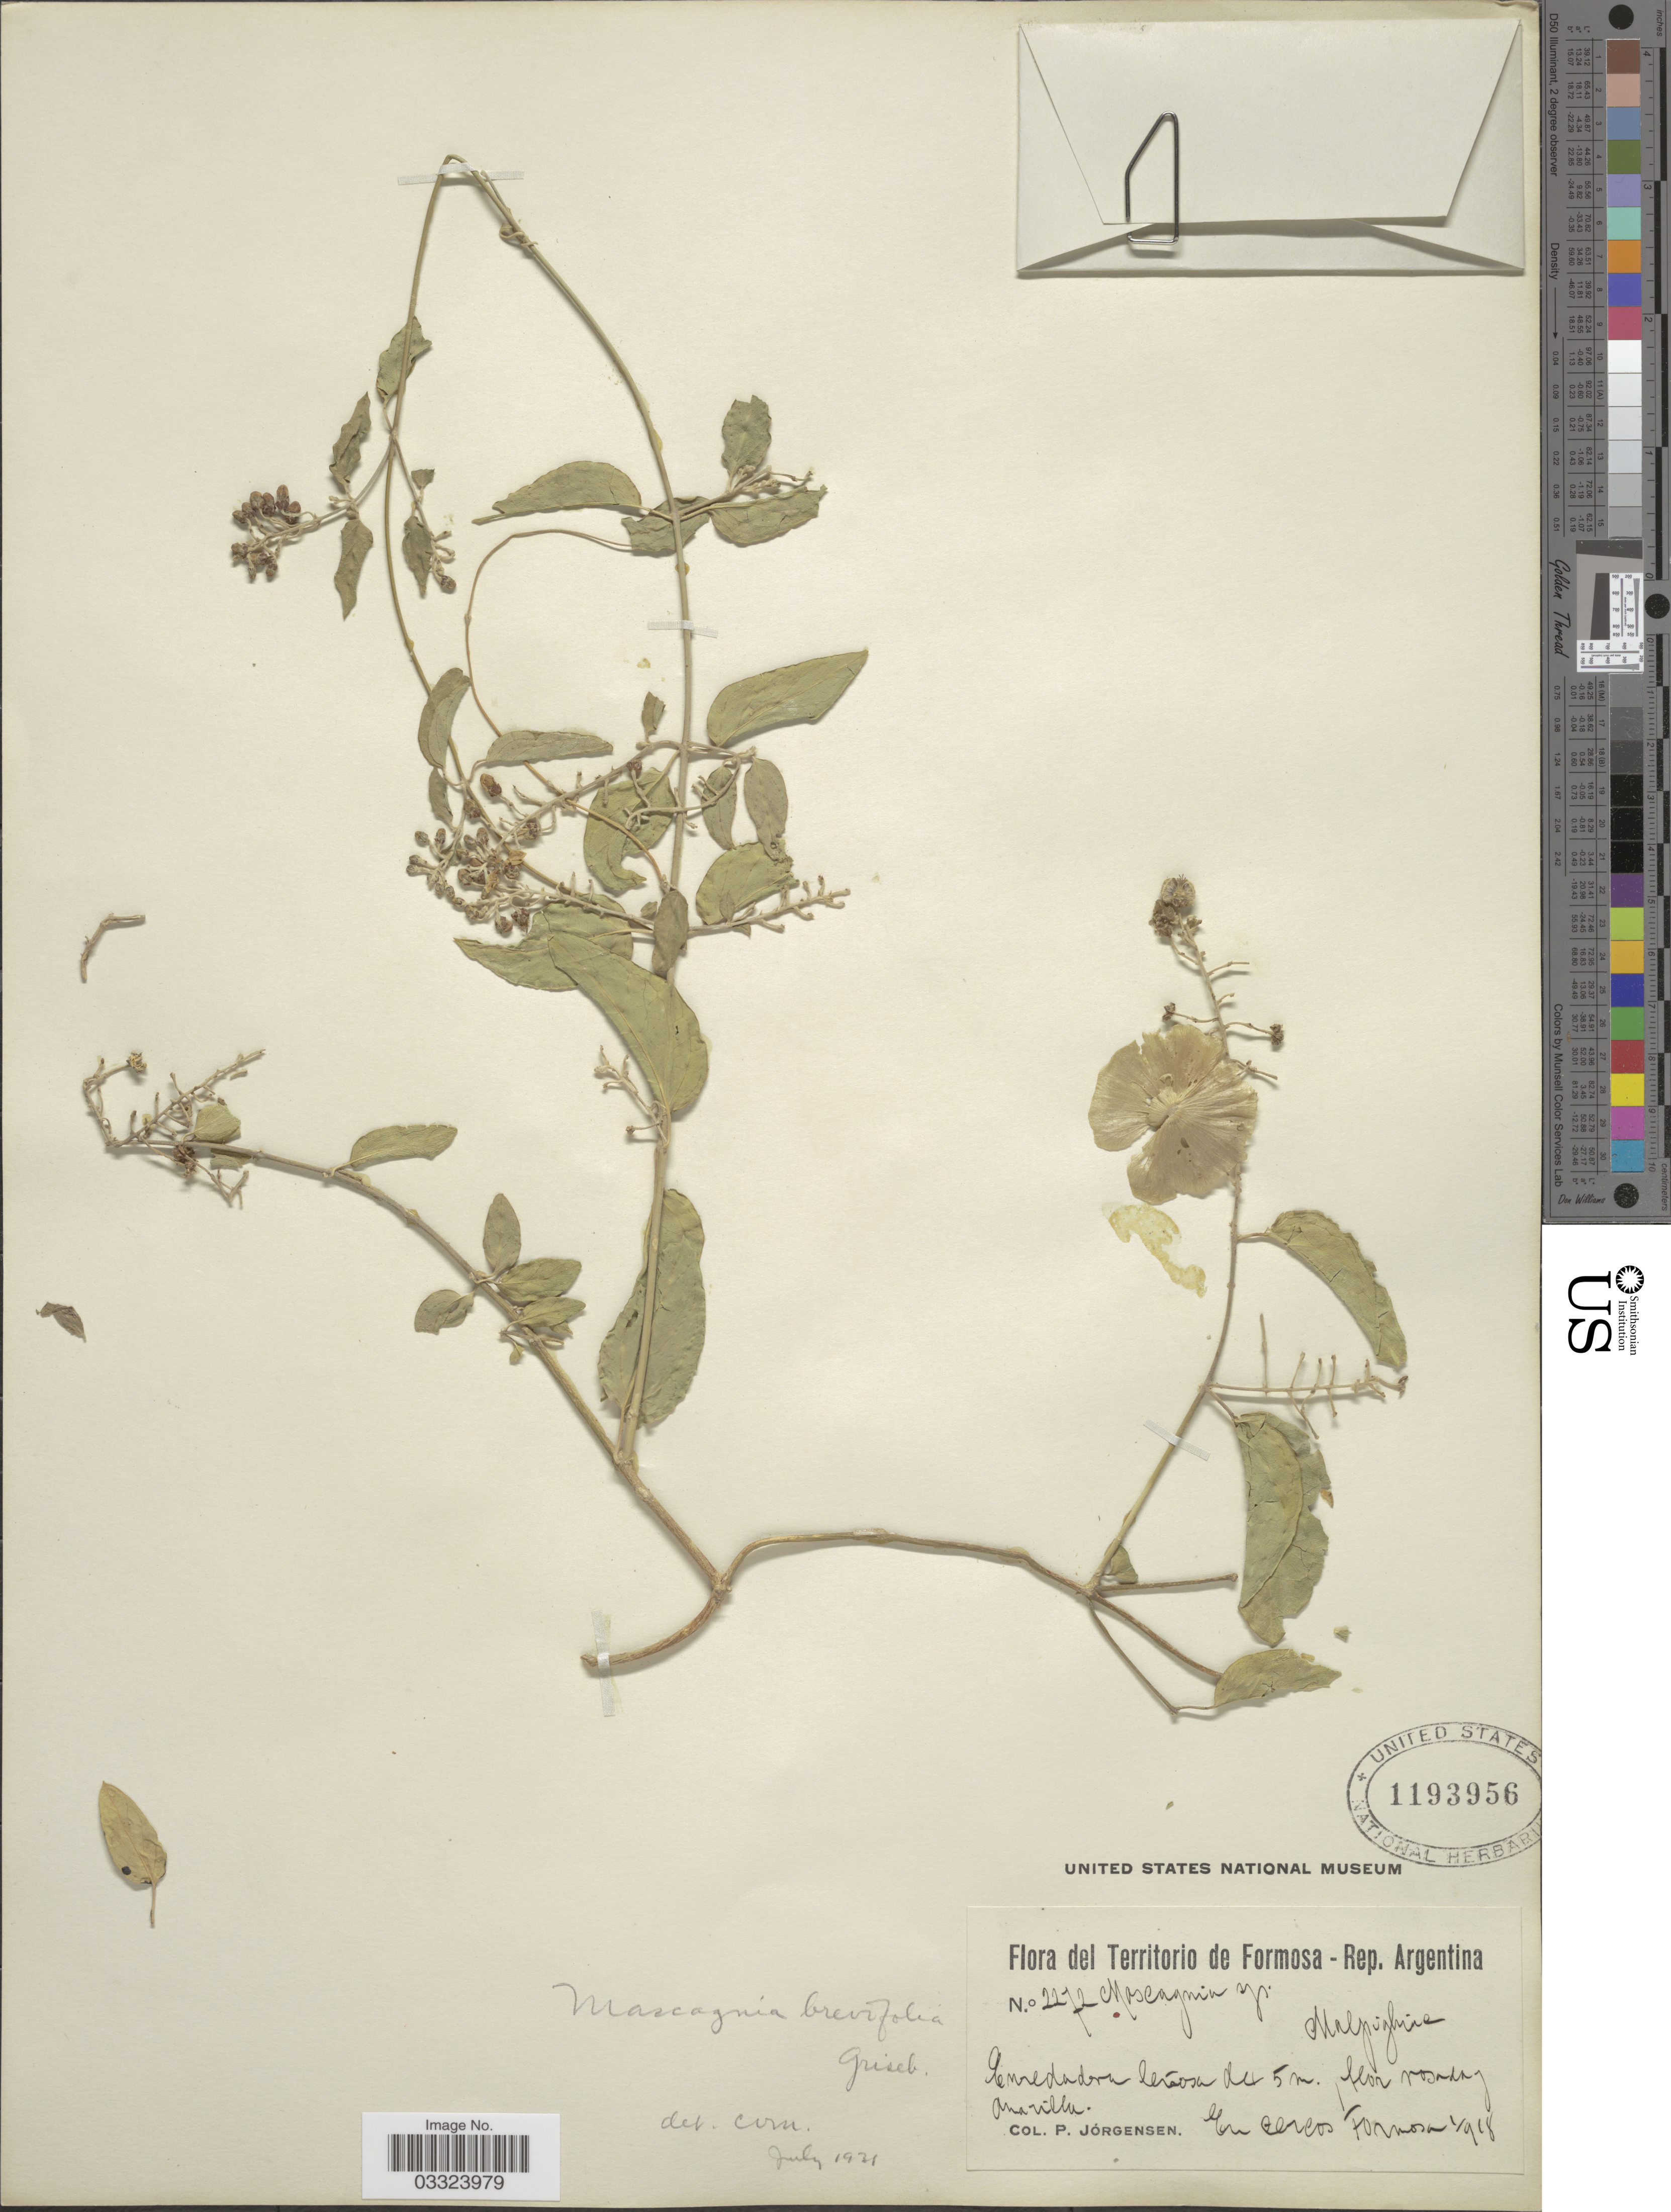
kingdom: Plantae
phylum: Tracheophyta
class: Magnoliopsida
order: Malpighiales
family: Malpighiaceae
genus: Mascagnia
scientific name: Mascagnia brevifolia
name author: Griseb.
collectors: P. Jörgensen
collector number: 2272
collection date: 1918-01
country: Argentina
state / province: Formosa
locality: Territorio de Formosa, El cercos Formosa.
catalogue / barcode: US 1193956